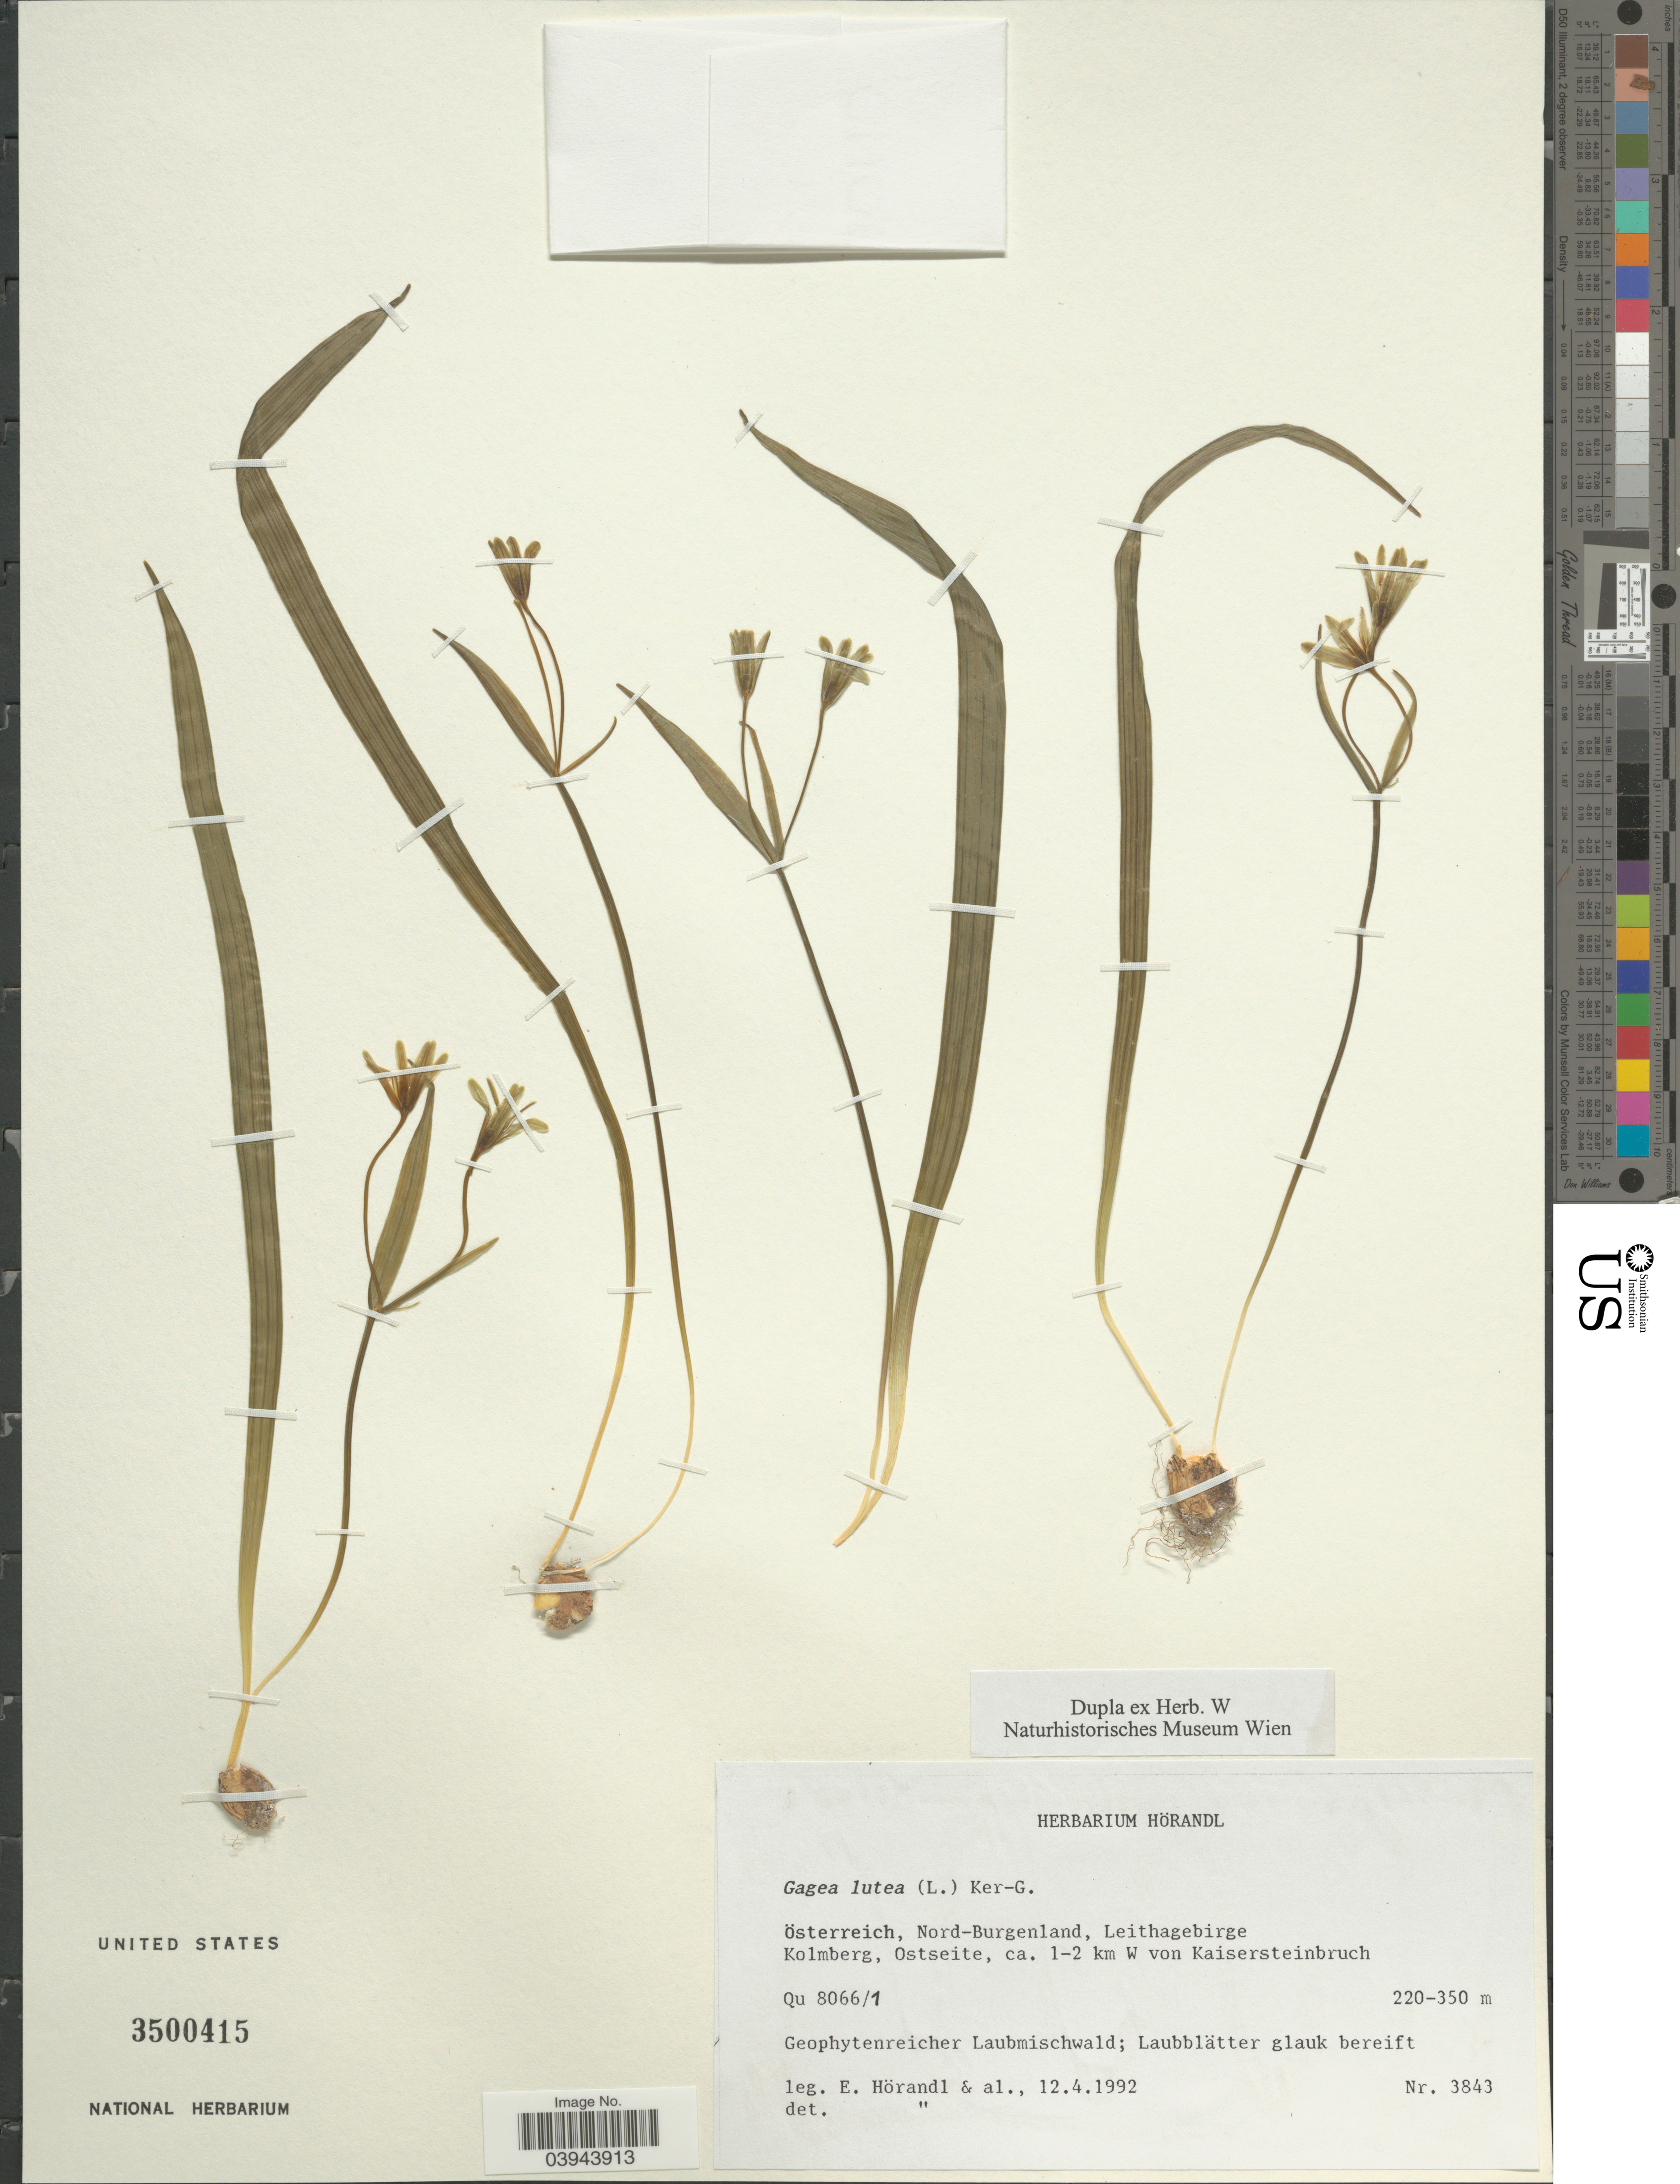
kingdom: Plantae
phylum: Tracheophyta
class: Liliopsida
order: Liliales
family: Liliaceae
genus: Gagea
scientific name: Gagea lutea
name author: (L.) Ker Gawl.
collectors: E. Hörandl & et al.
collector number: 3843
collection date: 1992-04-12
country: Austria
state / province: Burgenland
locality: Österreich, Nord-Burgenland, Leithagebirge. Kolmberg, Ostseite, ca. 1-2 km W von Kaisersteinbruch. Qu 8066/1.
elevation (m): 220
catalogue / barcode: US 3500415